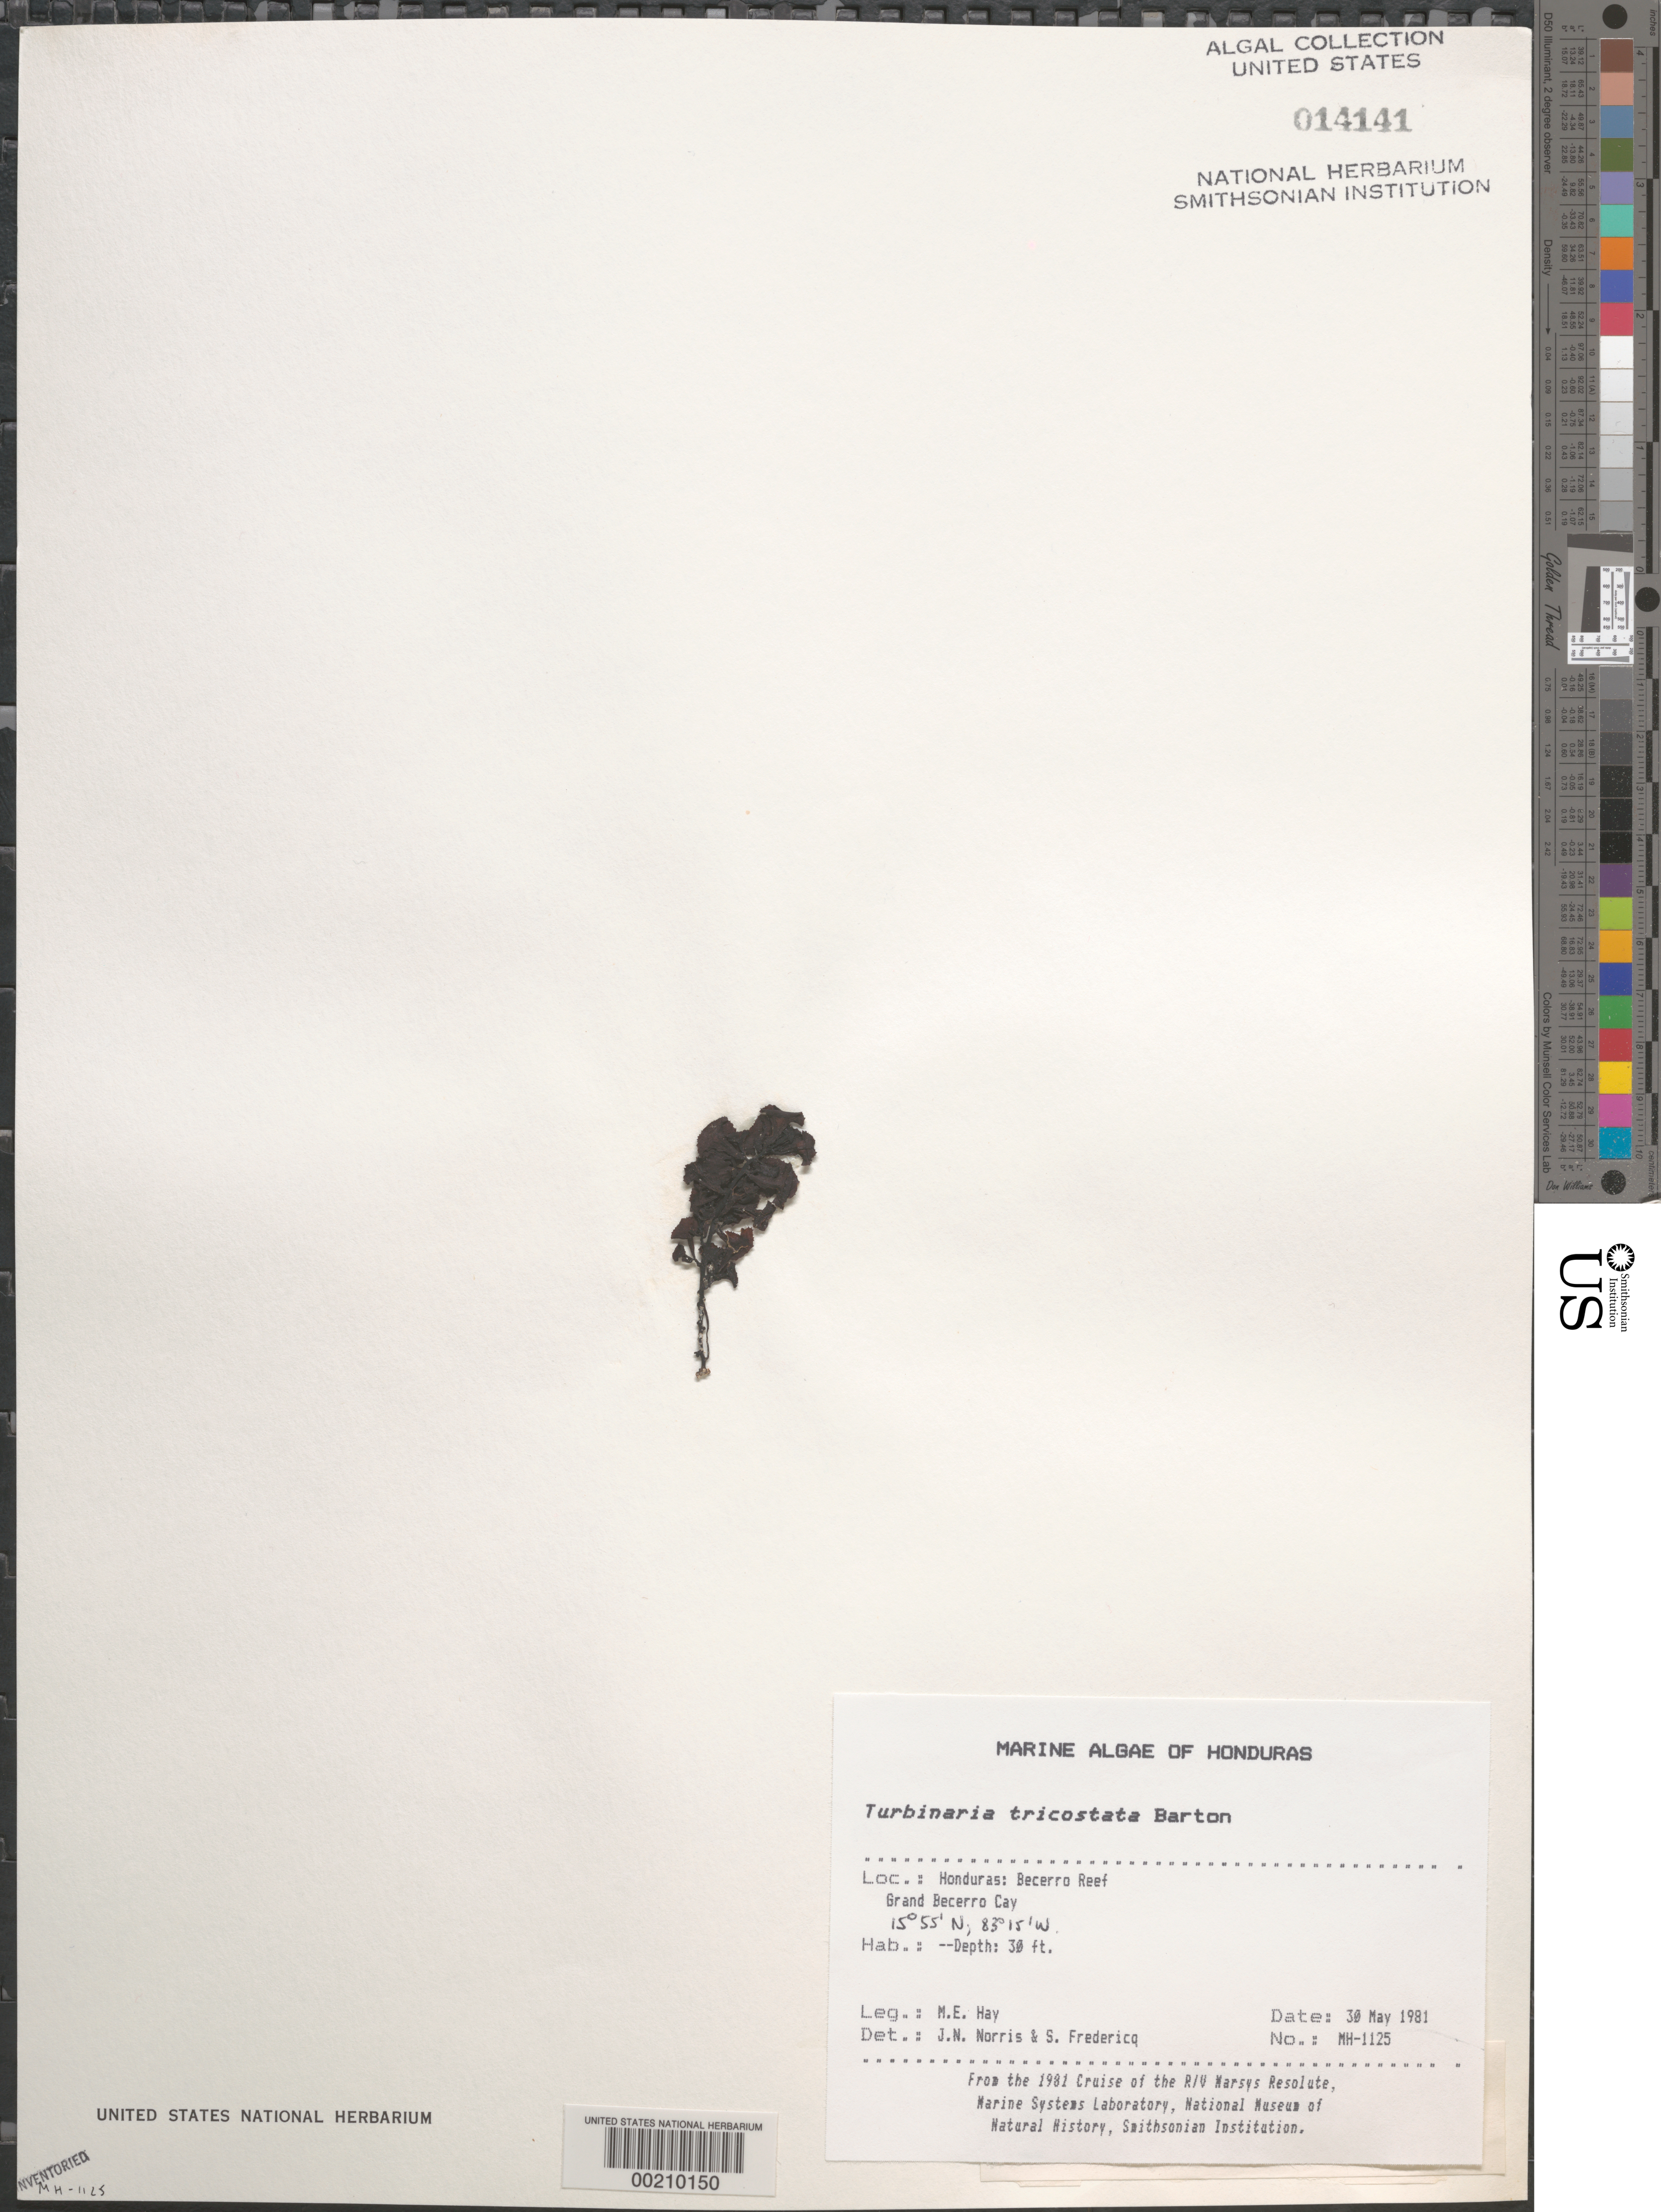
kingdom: Chromista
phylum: Ochrophyta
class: Phaeophyceae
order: Fucales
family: Sargassaceae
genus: Turbinaria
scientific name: Turbinaria tricostata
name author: E.S. Barton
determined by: Norris, J. N.; Fredericq, S.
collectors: M. E. Hay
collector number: MEH-1125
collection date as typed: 20 May 1981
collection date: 1981-05-20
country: Honduras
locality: Becerro reef, grand becerro cay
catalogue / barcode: US 14141